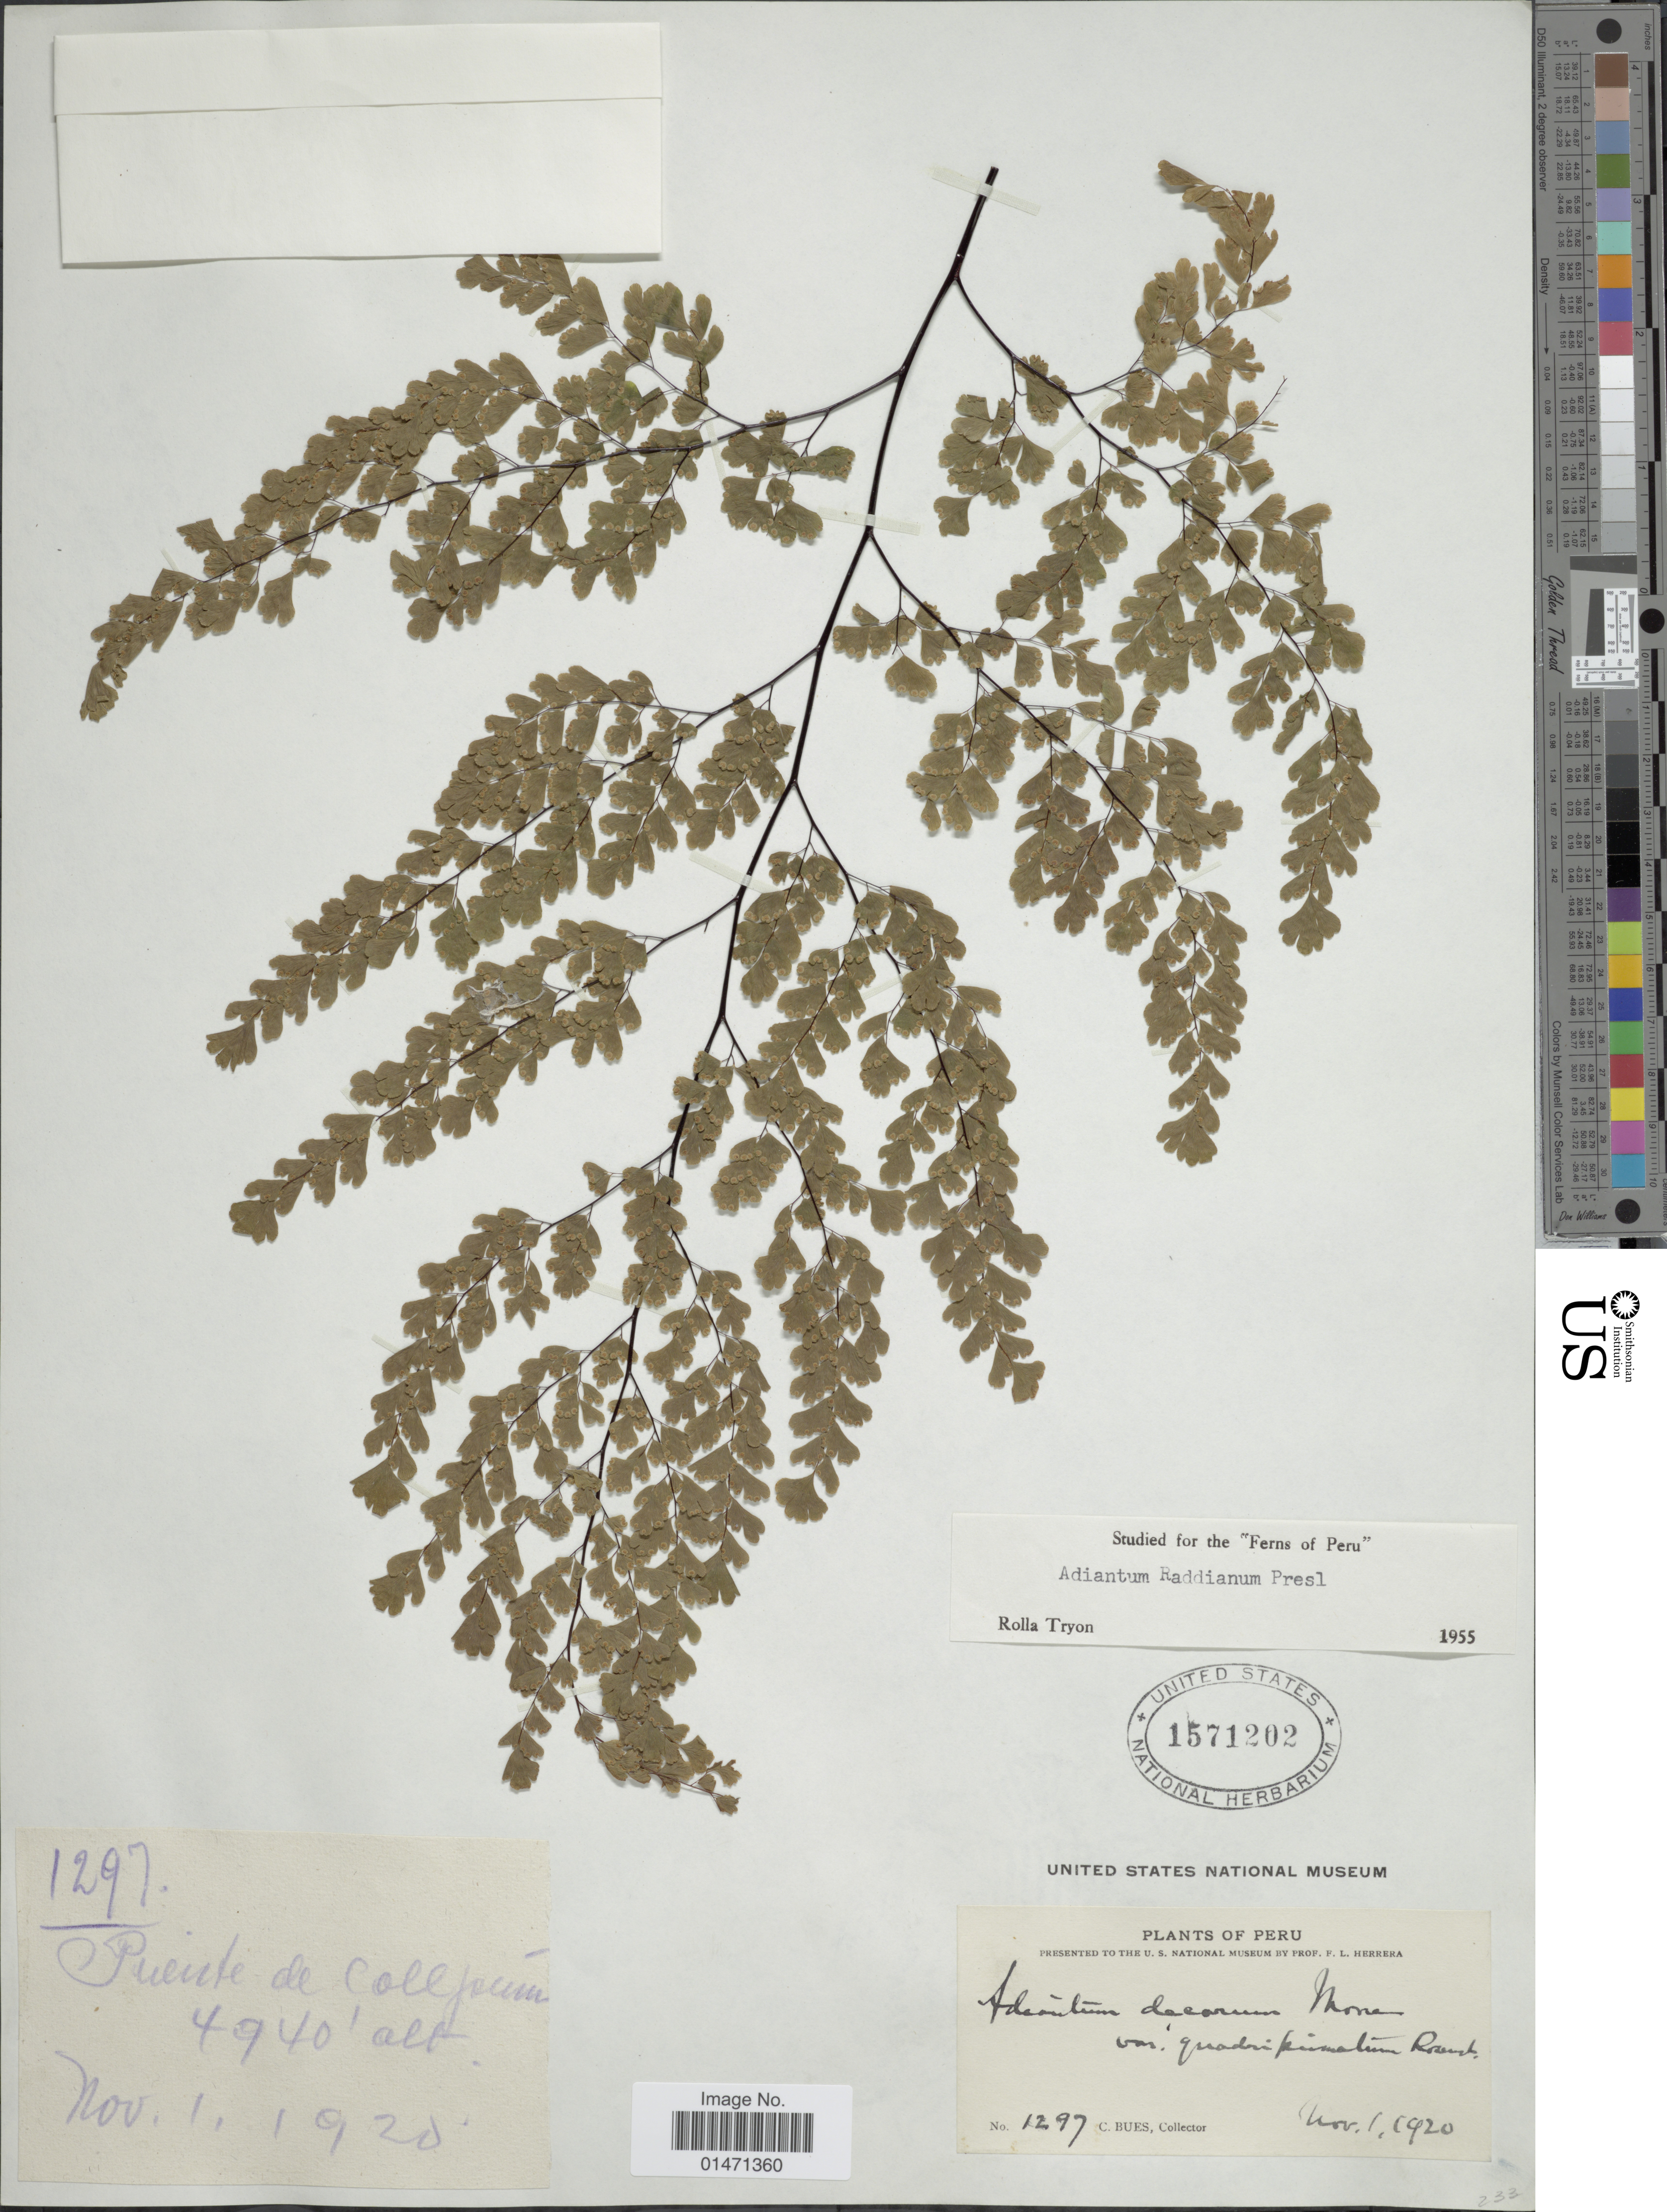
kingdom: Plantae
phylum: Tracheophyta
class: Polypodiopsida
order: Polypodiales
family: Pteridaceae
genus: Adiantum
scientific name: Adiantum raddianum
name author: C. Presl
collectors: C. Bues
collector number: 1297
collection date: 1920-11-01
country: Peru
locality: Puente de Collique,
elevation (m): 1506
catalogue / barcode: US 1571202